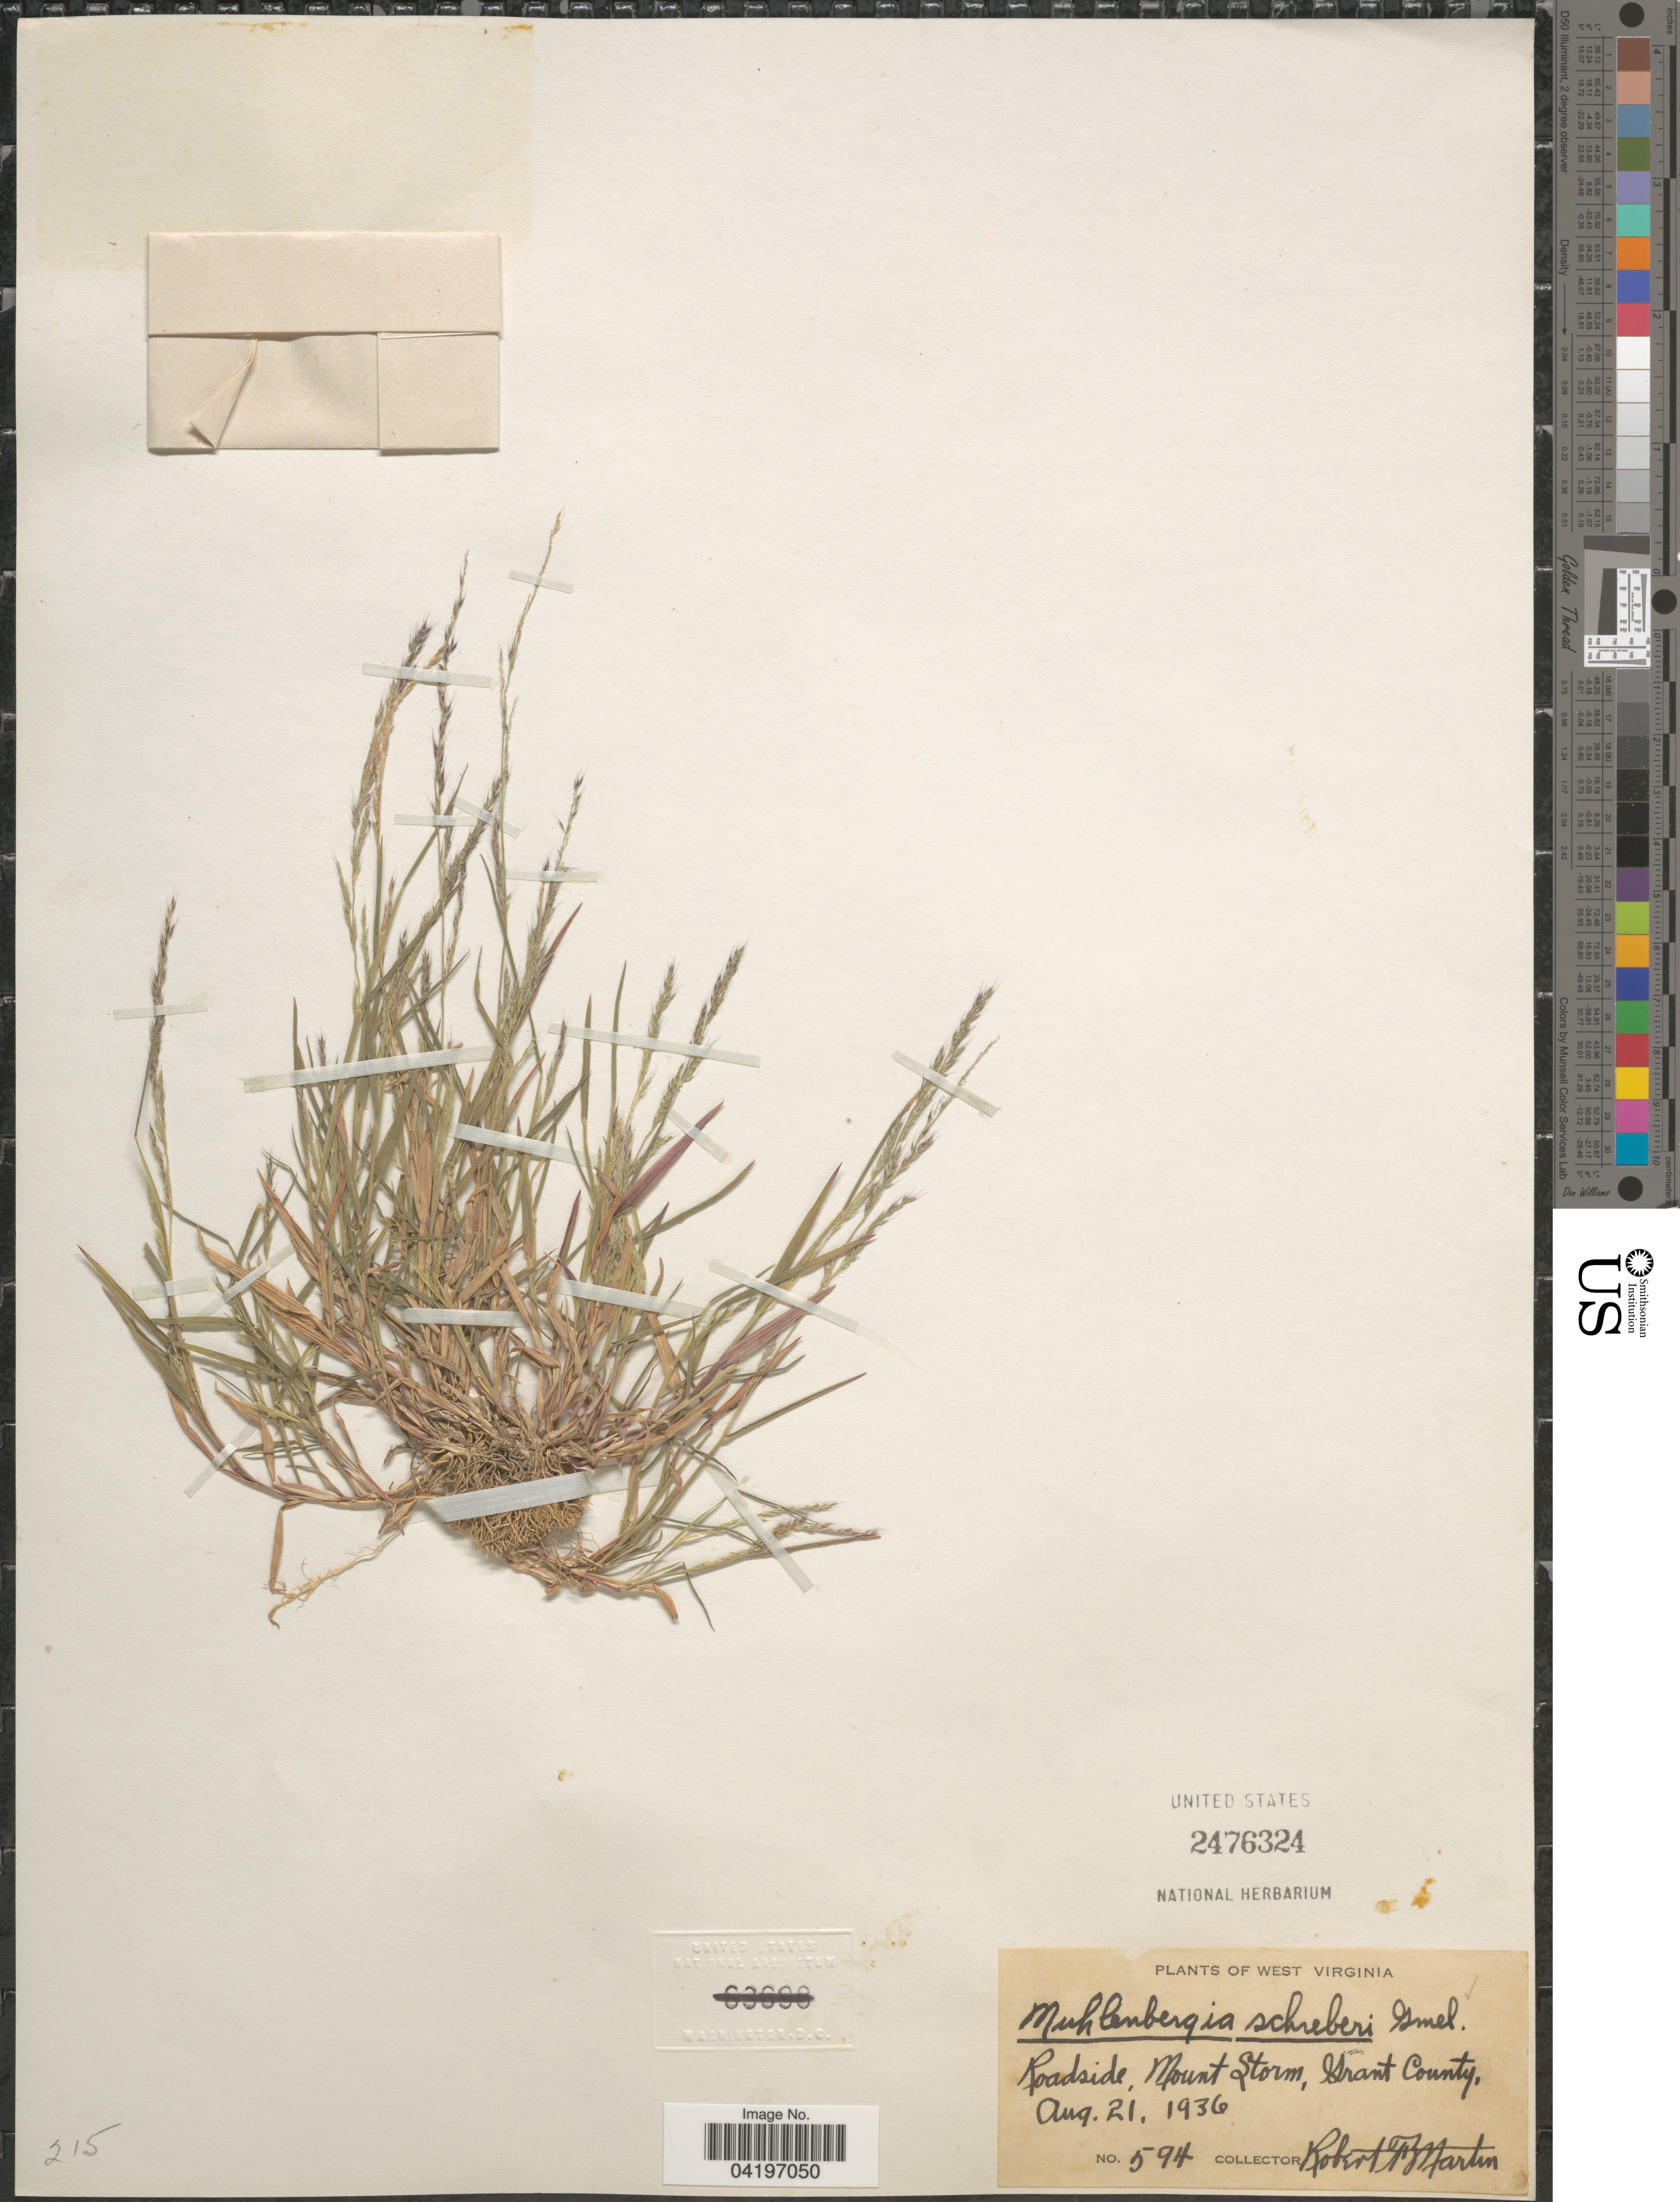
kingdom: Plantae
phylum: Tracheophyta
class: Liliopsida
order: Poales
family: Poaceae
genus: Muhlenbergia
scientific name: Muhlenbergia schreberi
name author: J.F. Gmel.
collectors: R. F. Martin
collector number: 594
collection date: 1936-08-21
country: United States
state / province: West Virginia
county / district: Grant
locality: Roadside, Mount Storm, Grant County.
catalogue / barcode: US 2476324